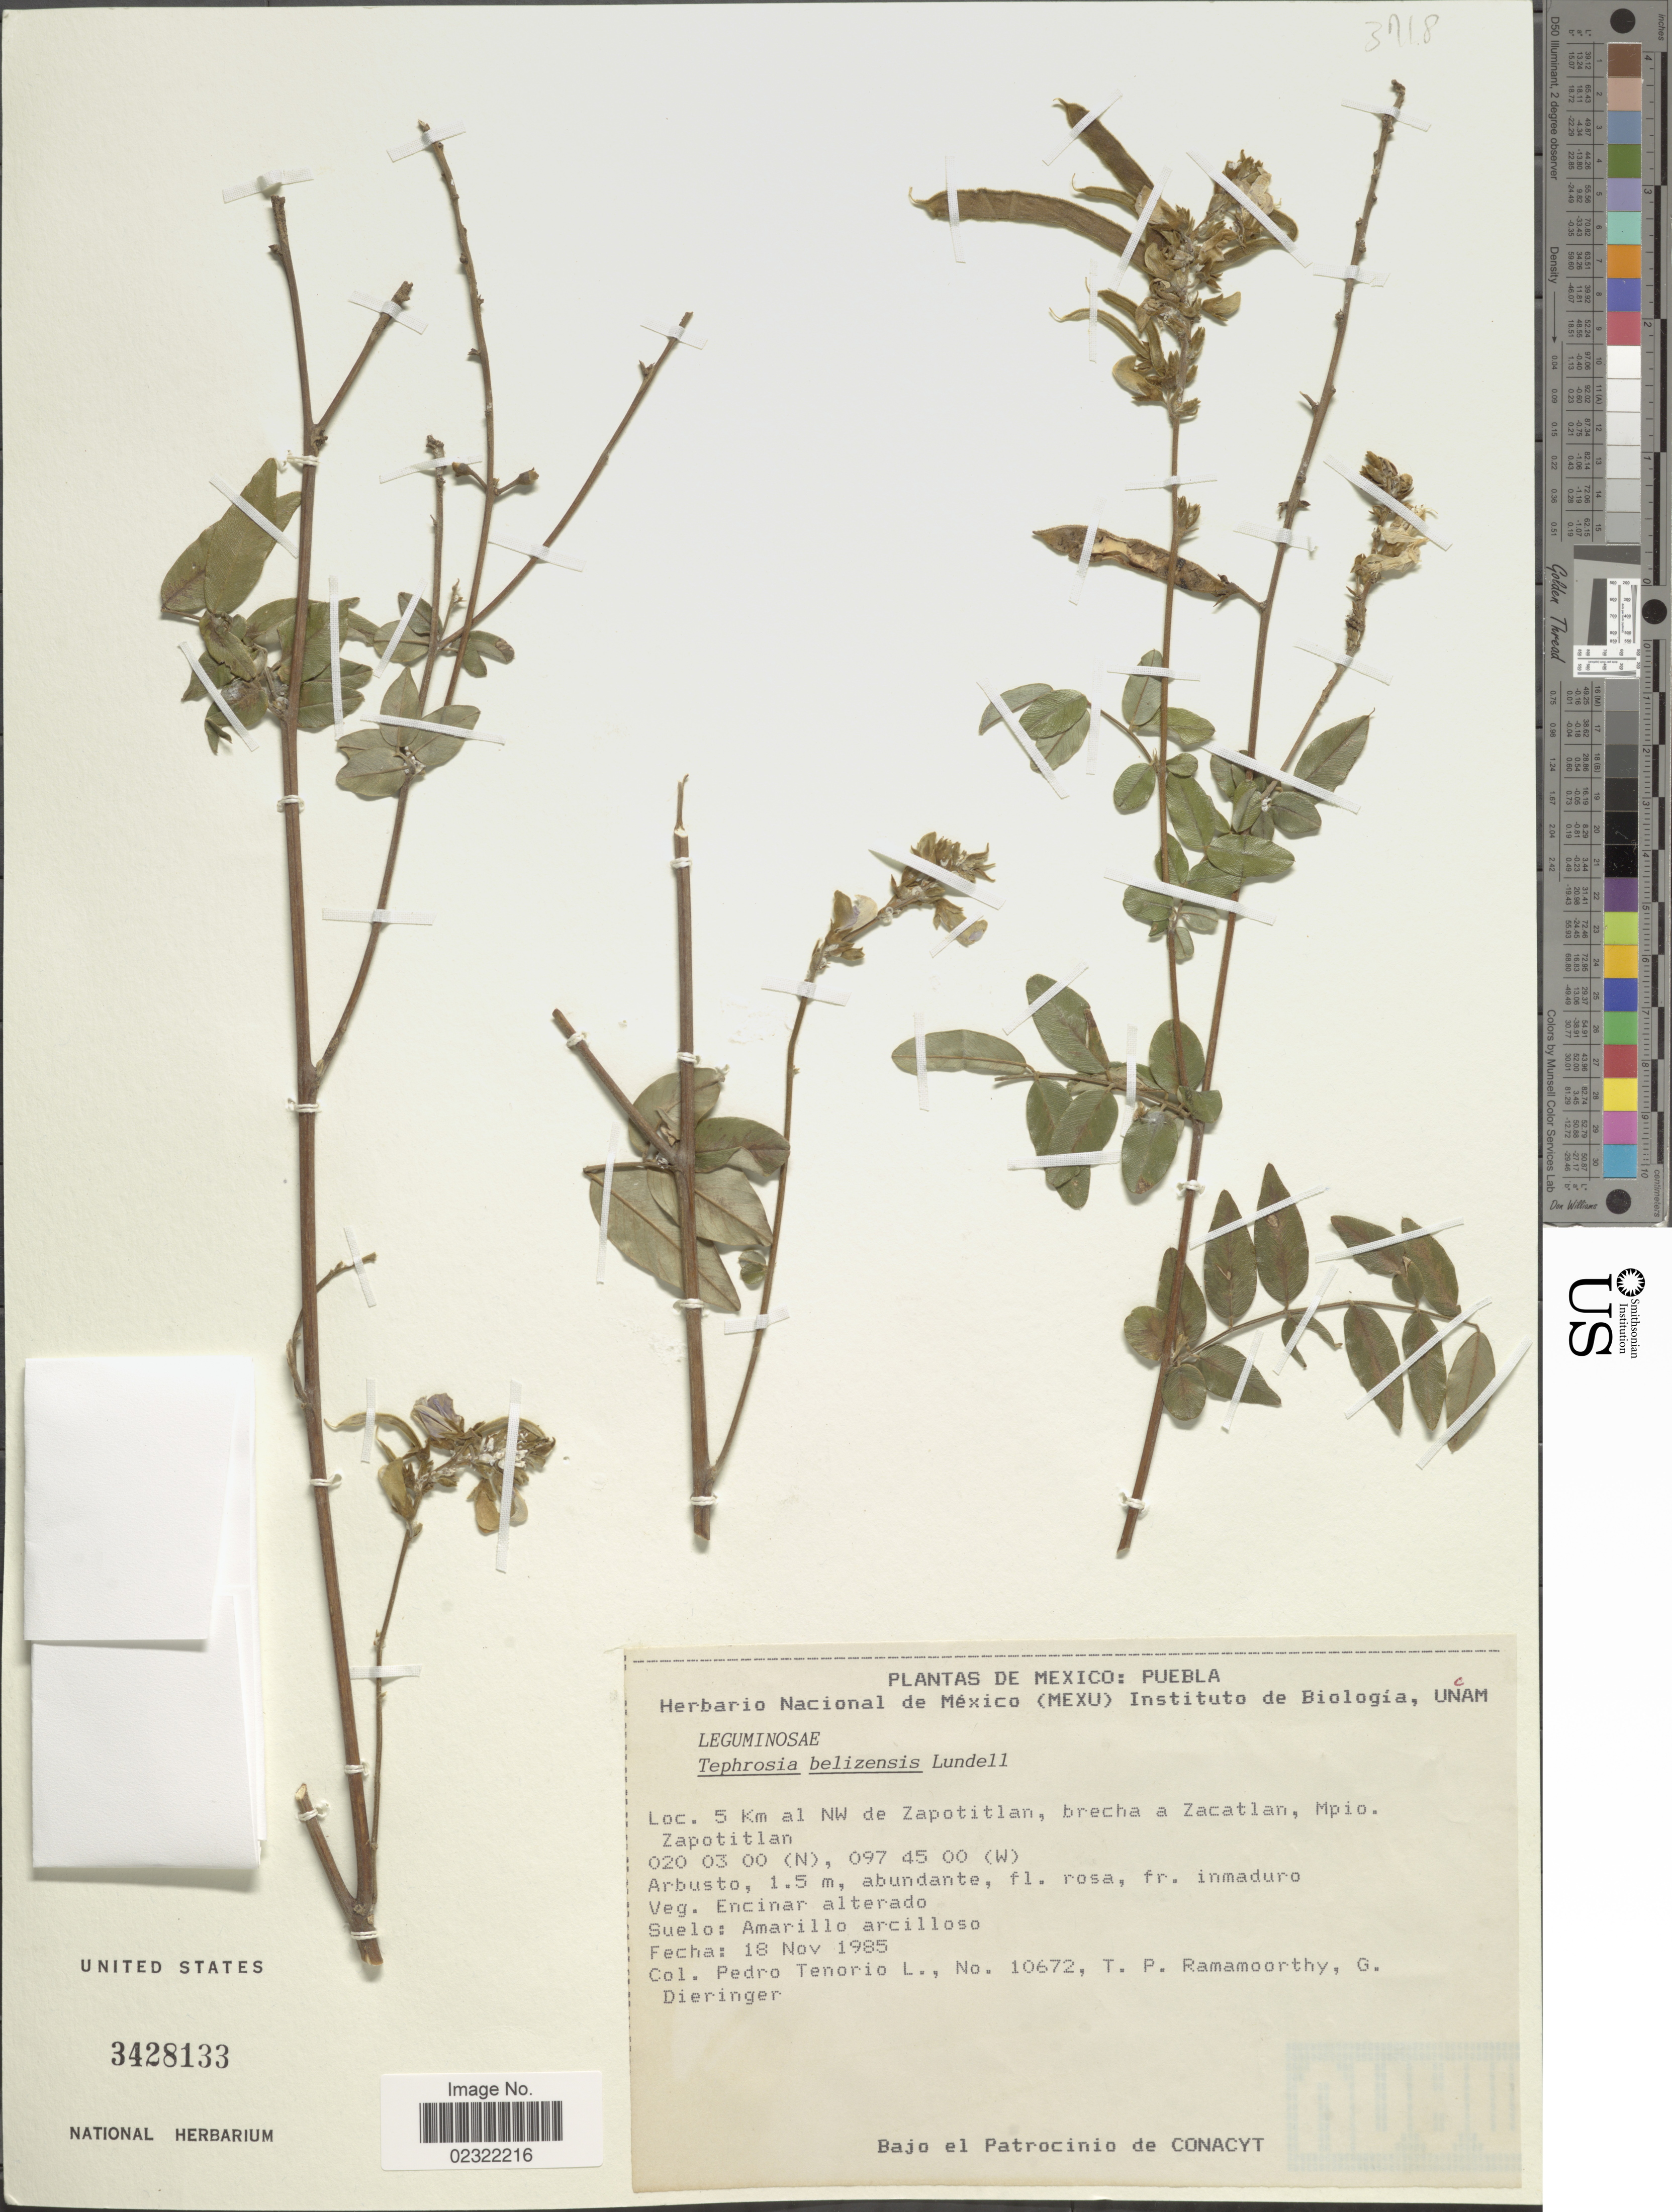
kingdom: Plantae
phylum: Tracheophyta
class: Magnoliopsida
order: Fabales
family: Fabaceae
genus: Tephrosia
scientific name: Tephrosia belizensis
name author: Lundell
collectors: P. Tenorio L., T. P. Ramamoorthy & G. Dieringer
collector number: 10672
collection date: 1985-11-18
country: Mexico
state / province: Puebla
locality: Mexico: Puebla. 5 klm al NW de Zaoititlan, brecha a Zacatlan, Mpio Zapotitlan.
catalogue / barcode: US 3428133